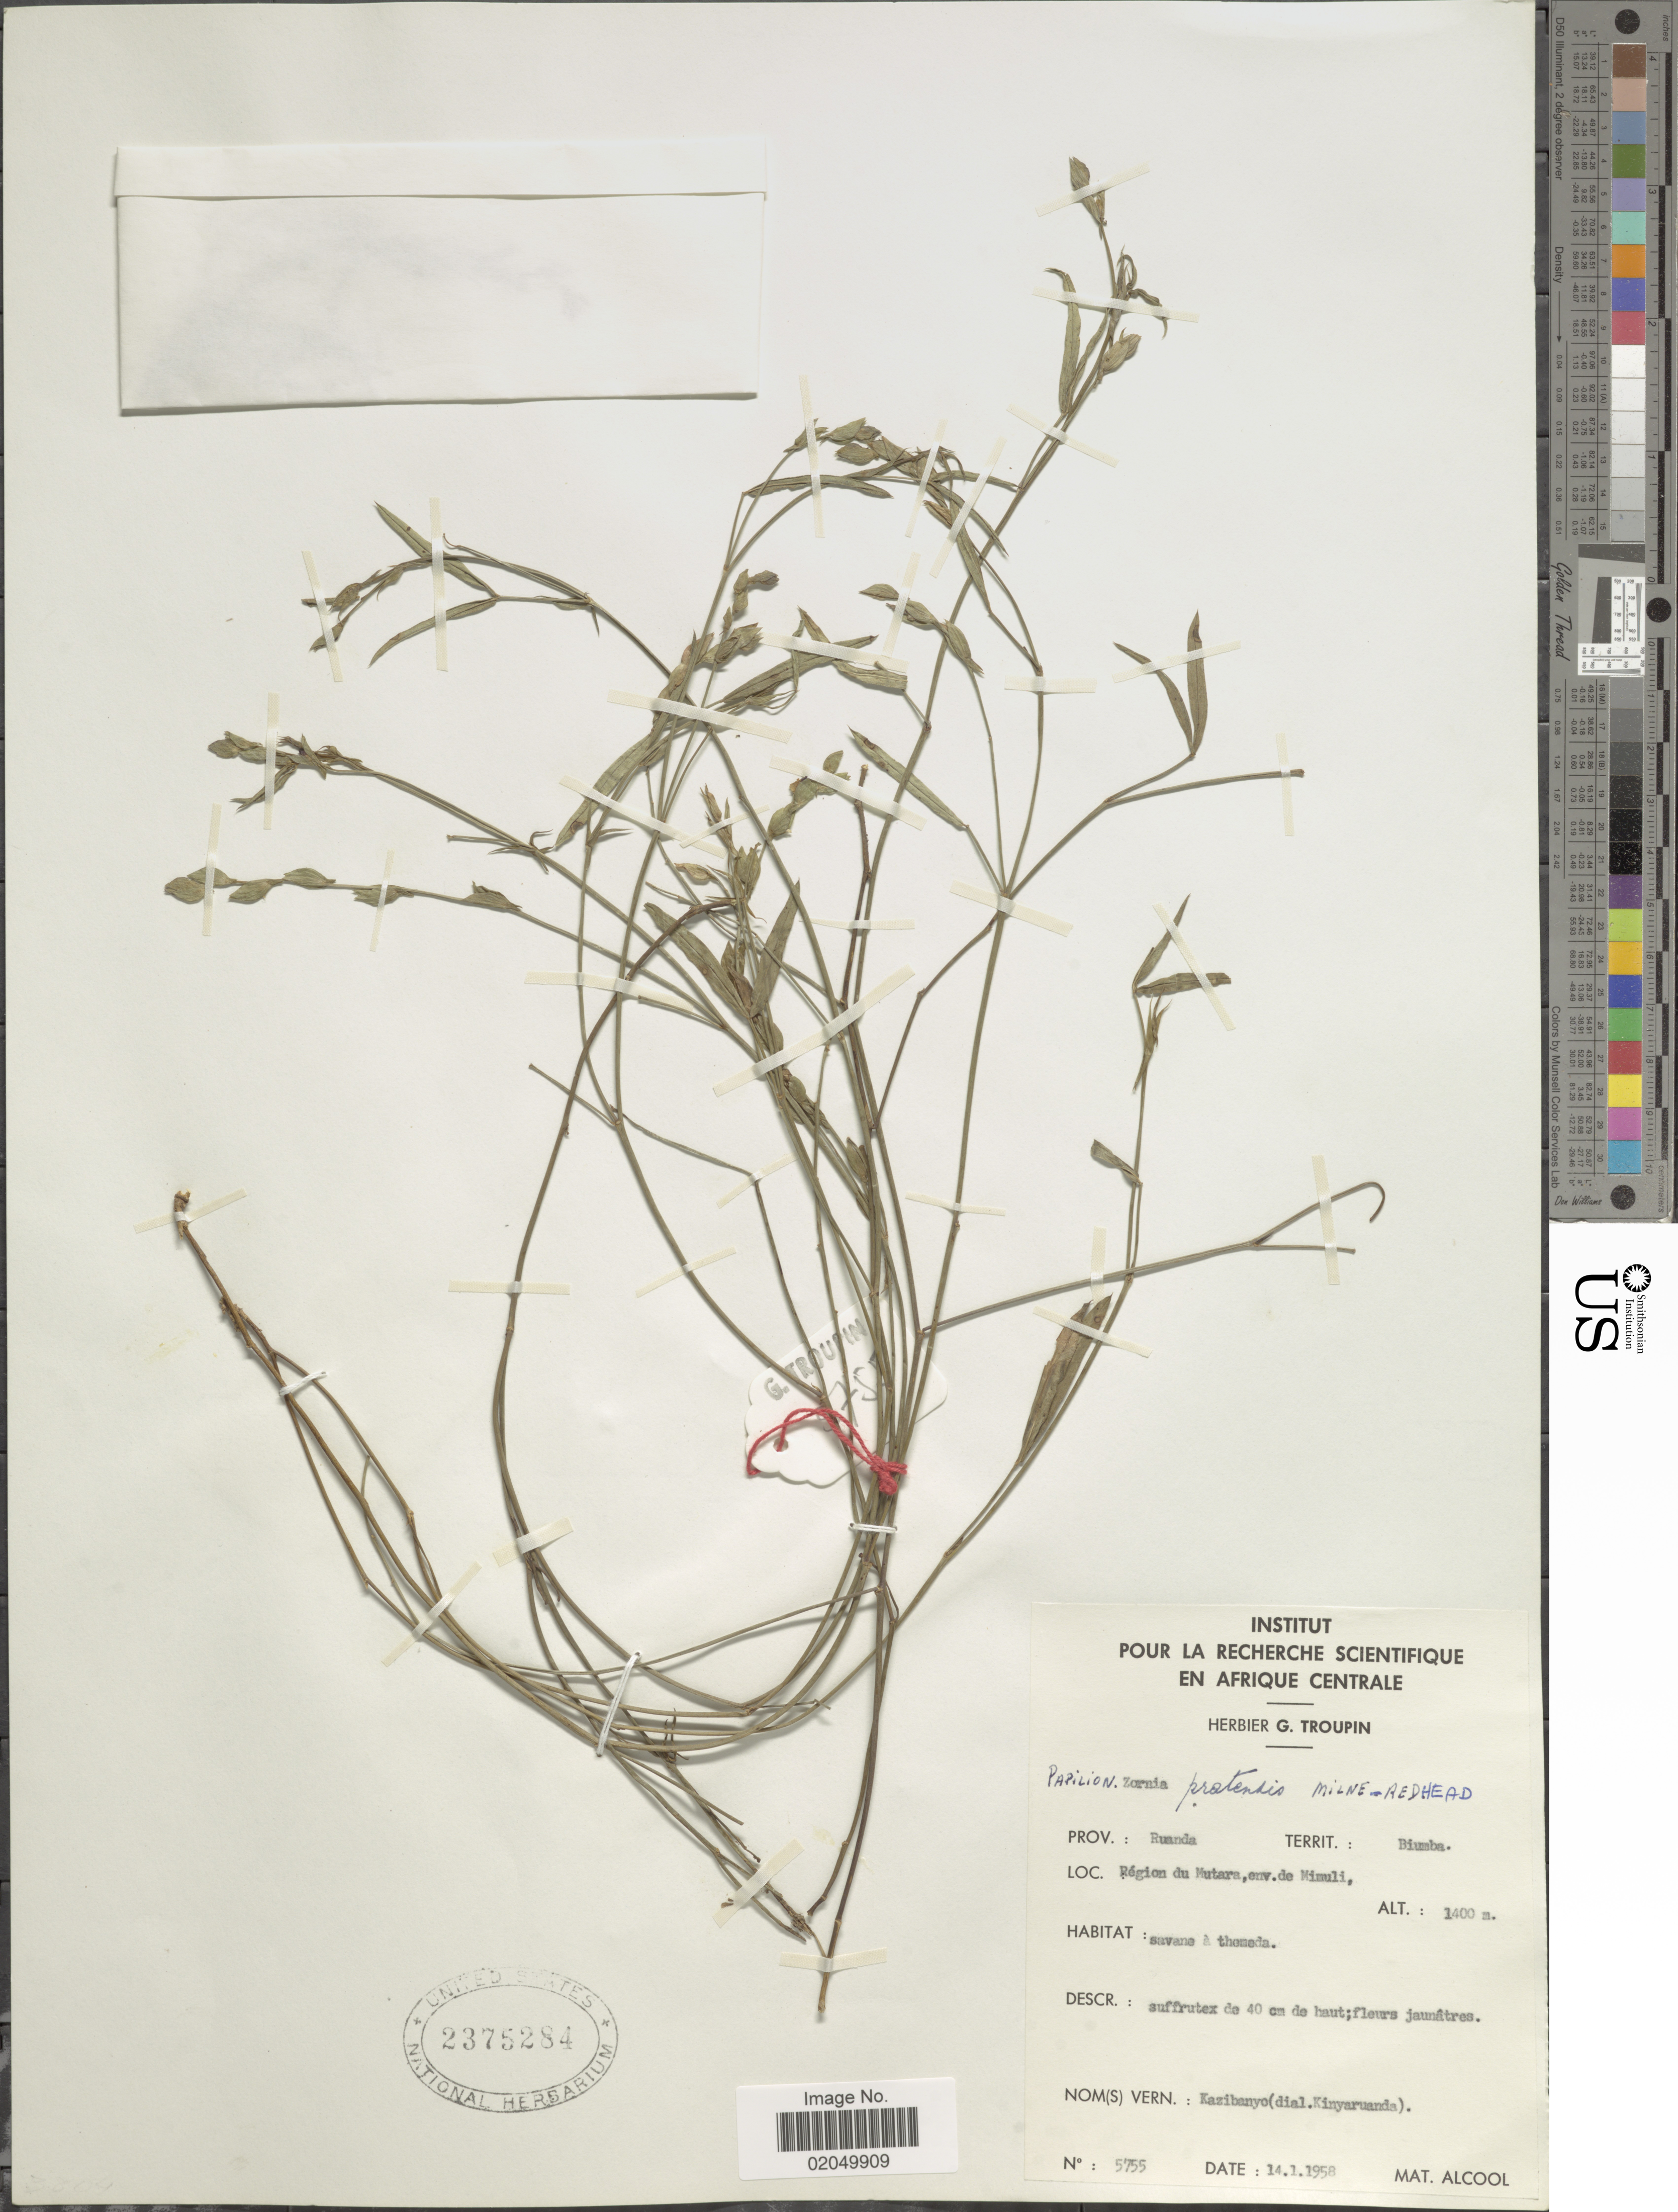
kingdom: Plantae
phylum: Tracheophyta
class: Magnoliopsida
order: Fabales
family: Fabaceae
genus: Zornia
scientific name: Zornia pratensis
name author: Milne-Redh.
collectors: M. Alcool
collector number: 5755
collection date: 1958-01-14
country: Rwanda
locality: Biumba, region du Mutara, env. de Mimuli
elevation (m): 1400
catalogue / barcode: US 2375284